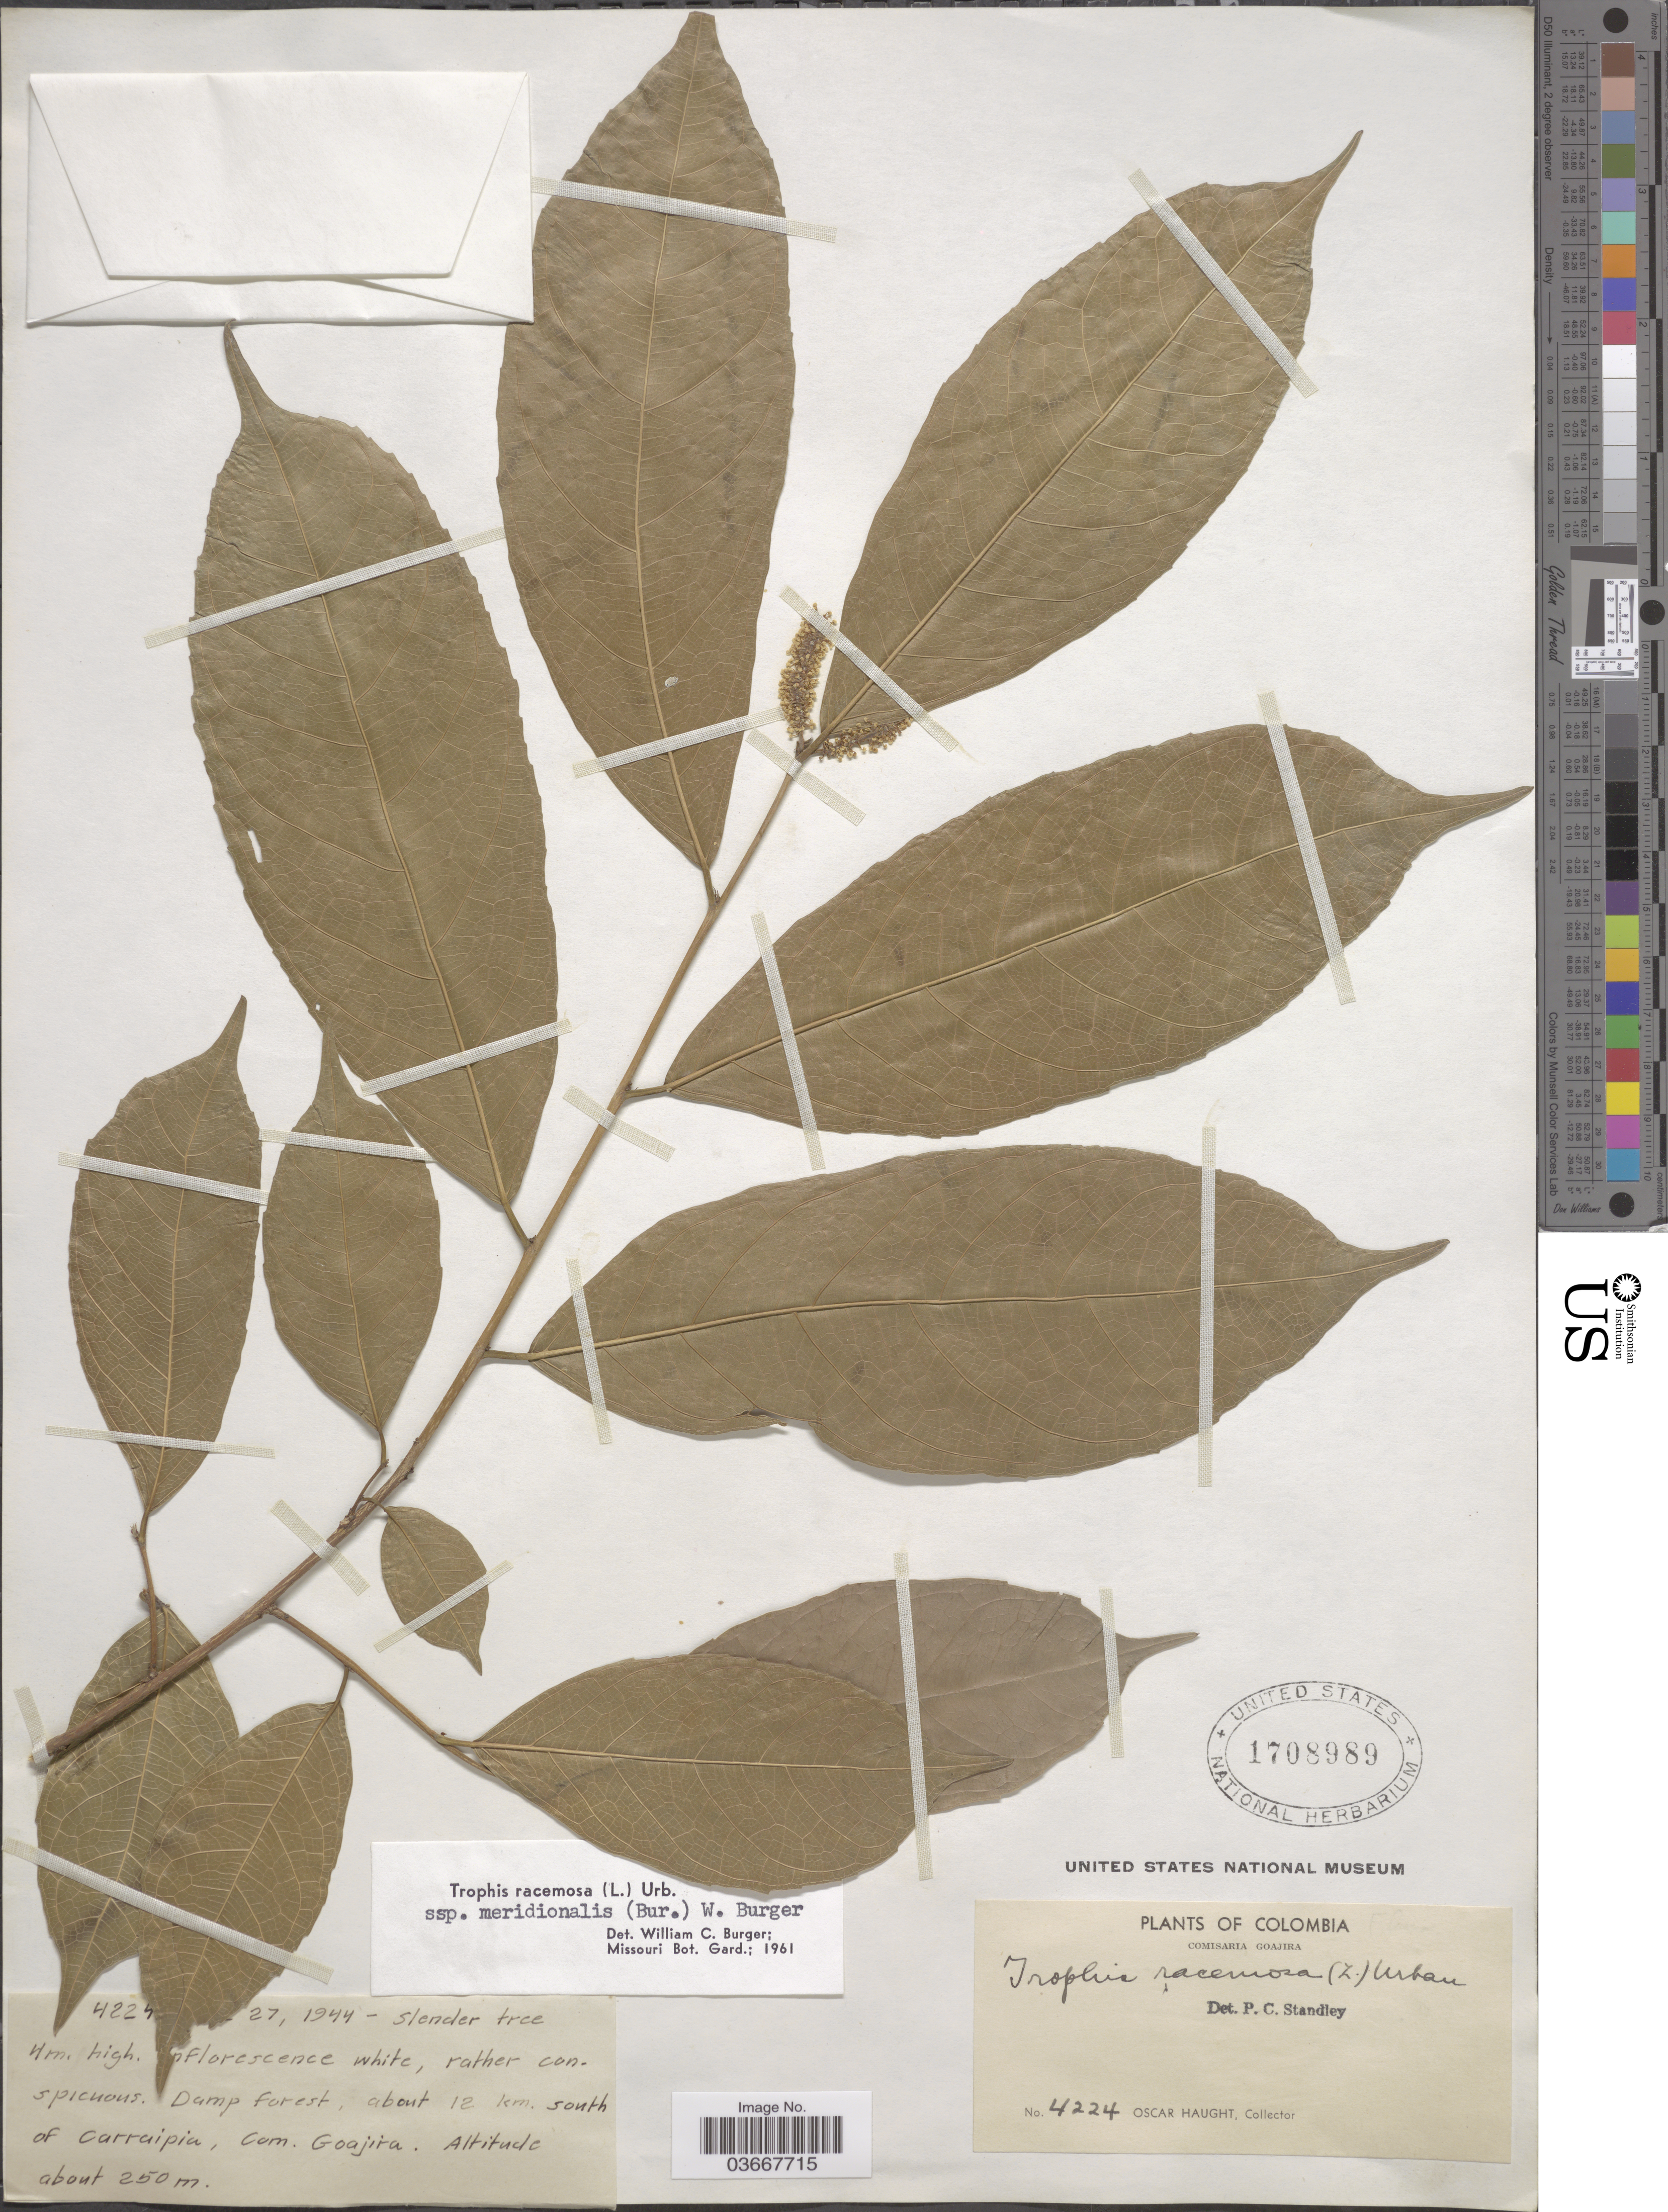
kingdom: Plantae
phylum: Tracheophyta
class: Magnoliopsida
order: Rosales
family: Moraceae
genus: Trophis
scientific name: Trophis racemosa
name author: (L.) Urb.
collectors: O. L. Haught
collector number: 4224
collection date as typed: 27 ! 1944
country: Colombia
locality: Damp forest, about 12 km south of Carraipia, com. Goajira.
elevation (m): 250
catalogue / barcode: US 1708989